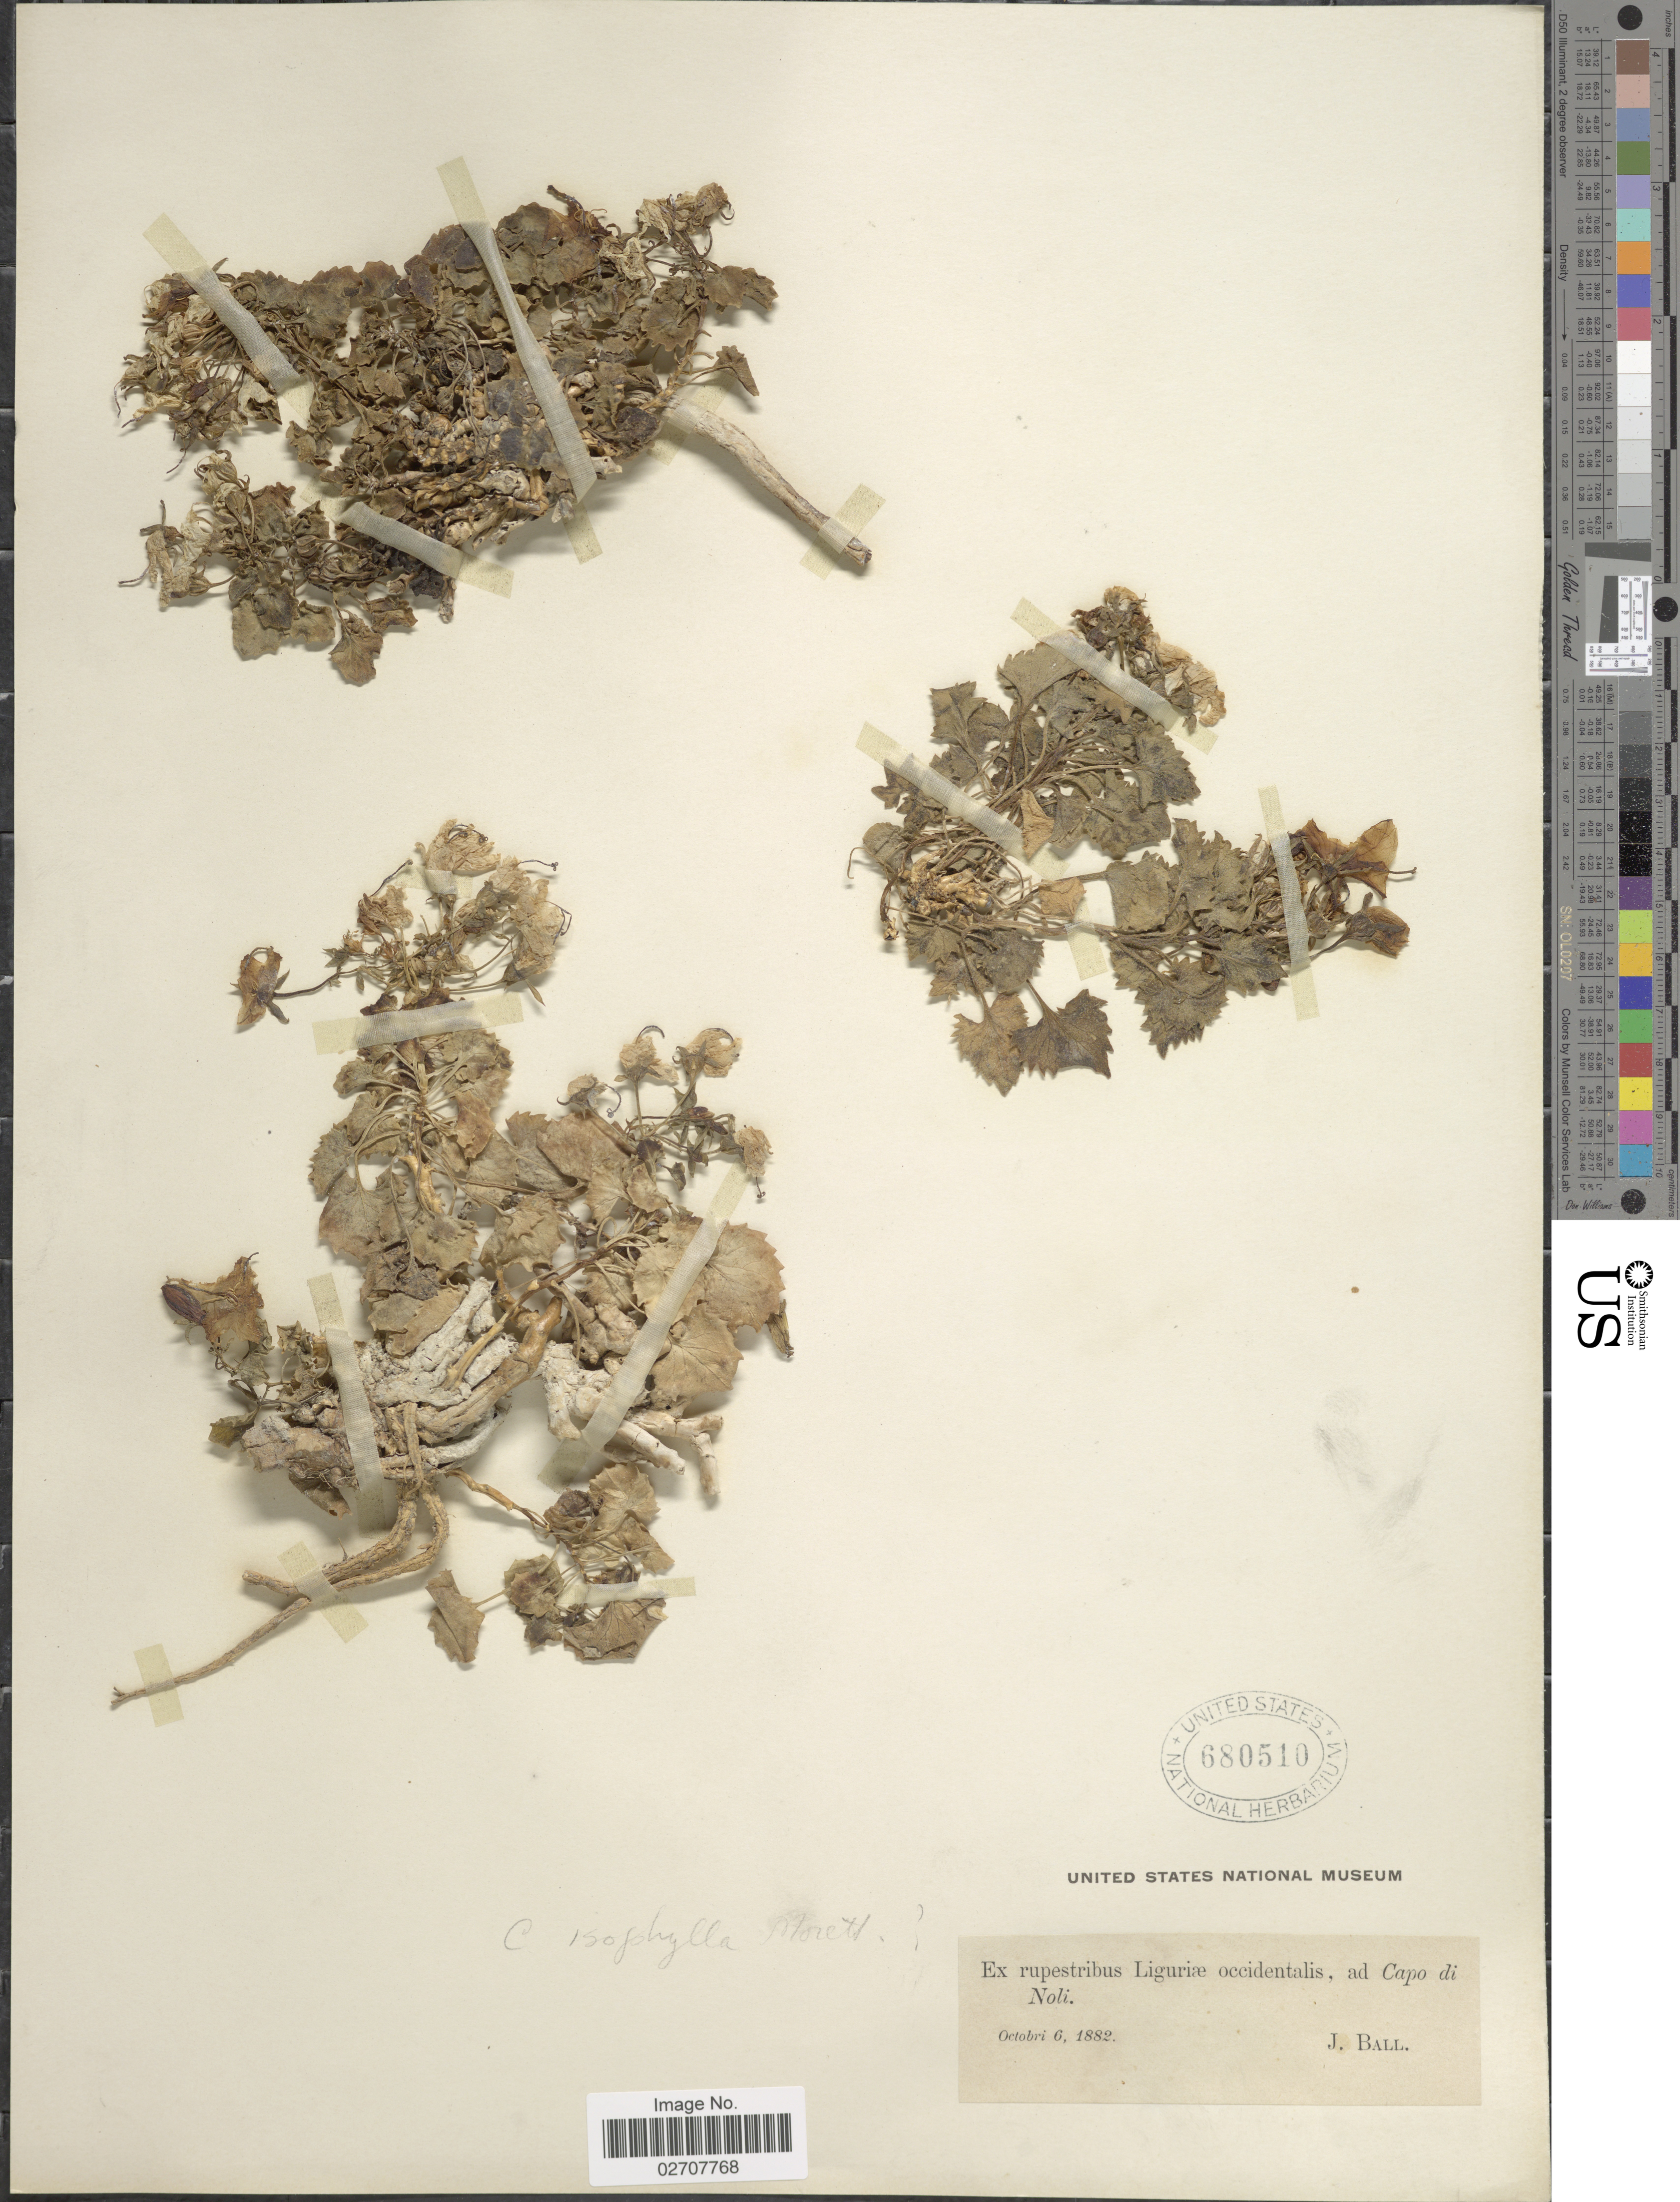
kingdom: Plantae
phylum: Tracheophyta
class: Magnoliopsida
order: Asterales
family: Campanulaceae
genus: Campanula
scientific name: Campanula isophylla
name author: Moretti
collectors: J. Ball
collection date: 1882-10-06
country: Italy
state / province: Liguria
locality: Ex rupestribus Liguriae occidentalis, ad Capo di Noli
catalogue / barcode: US 680510